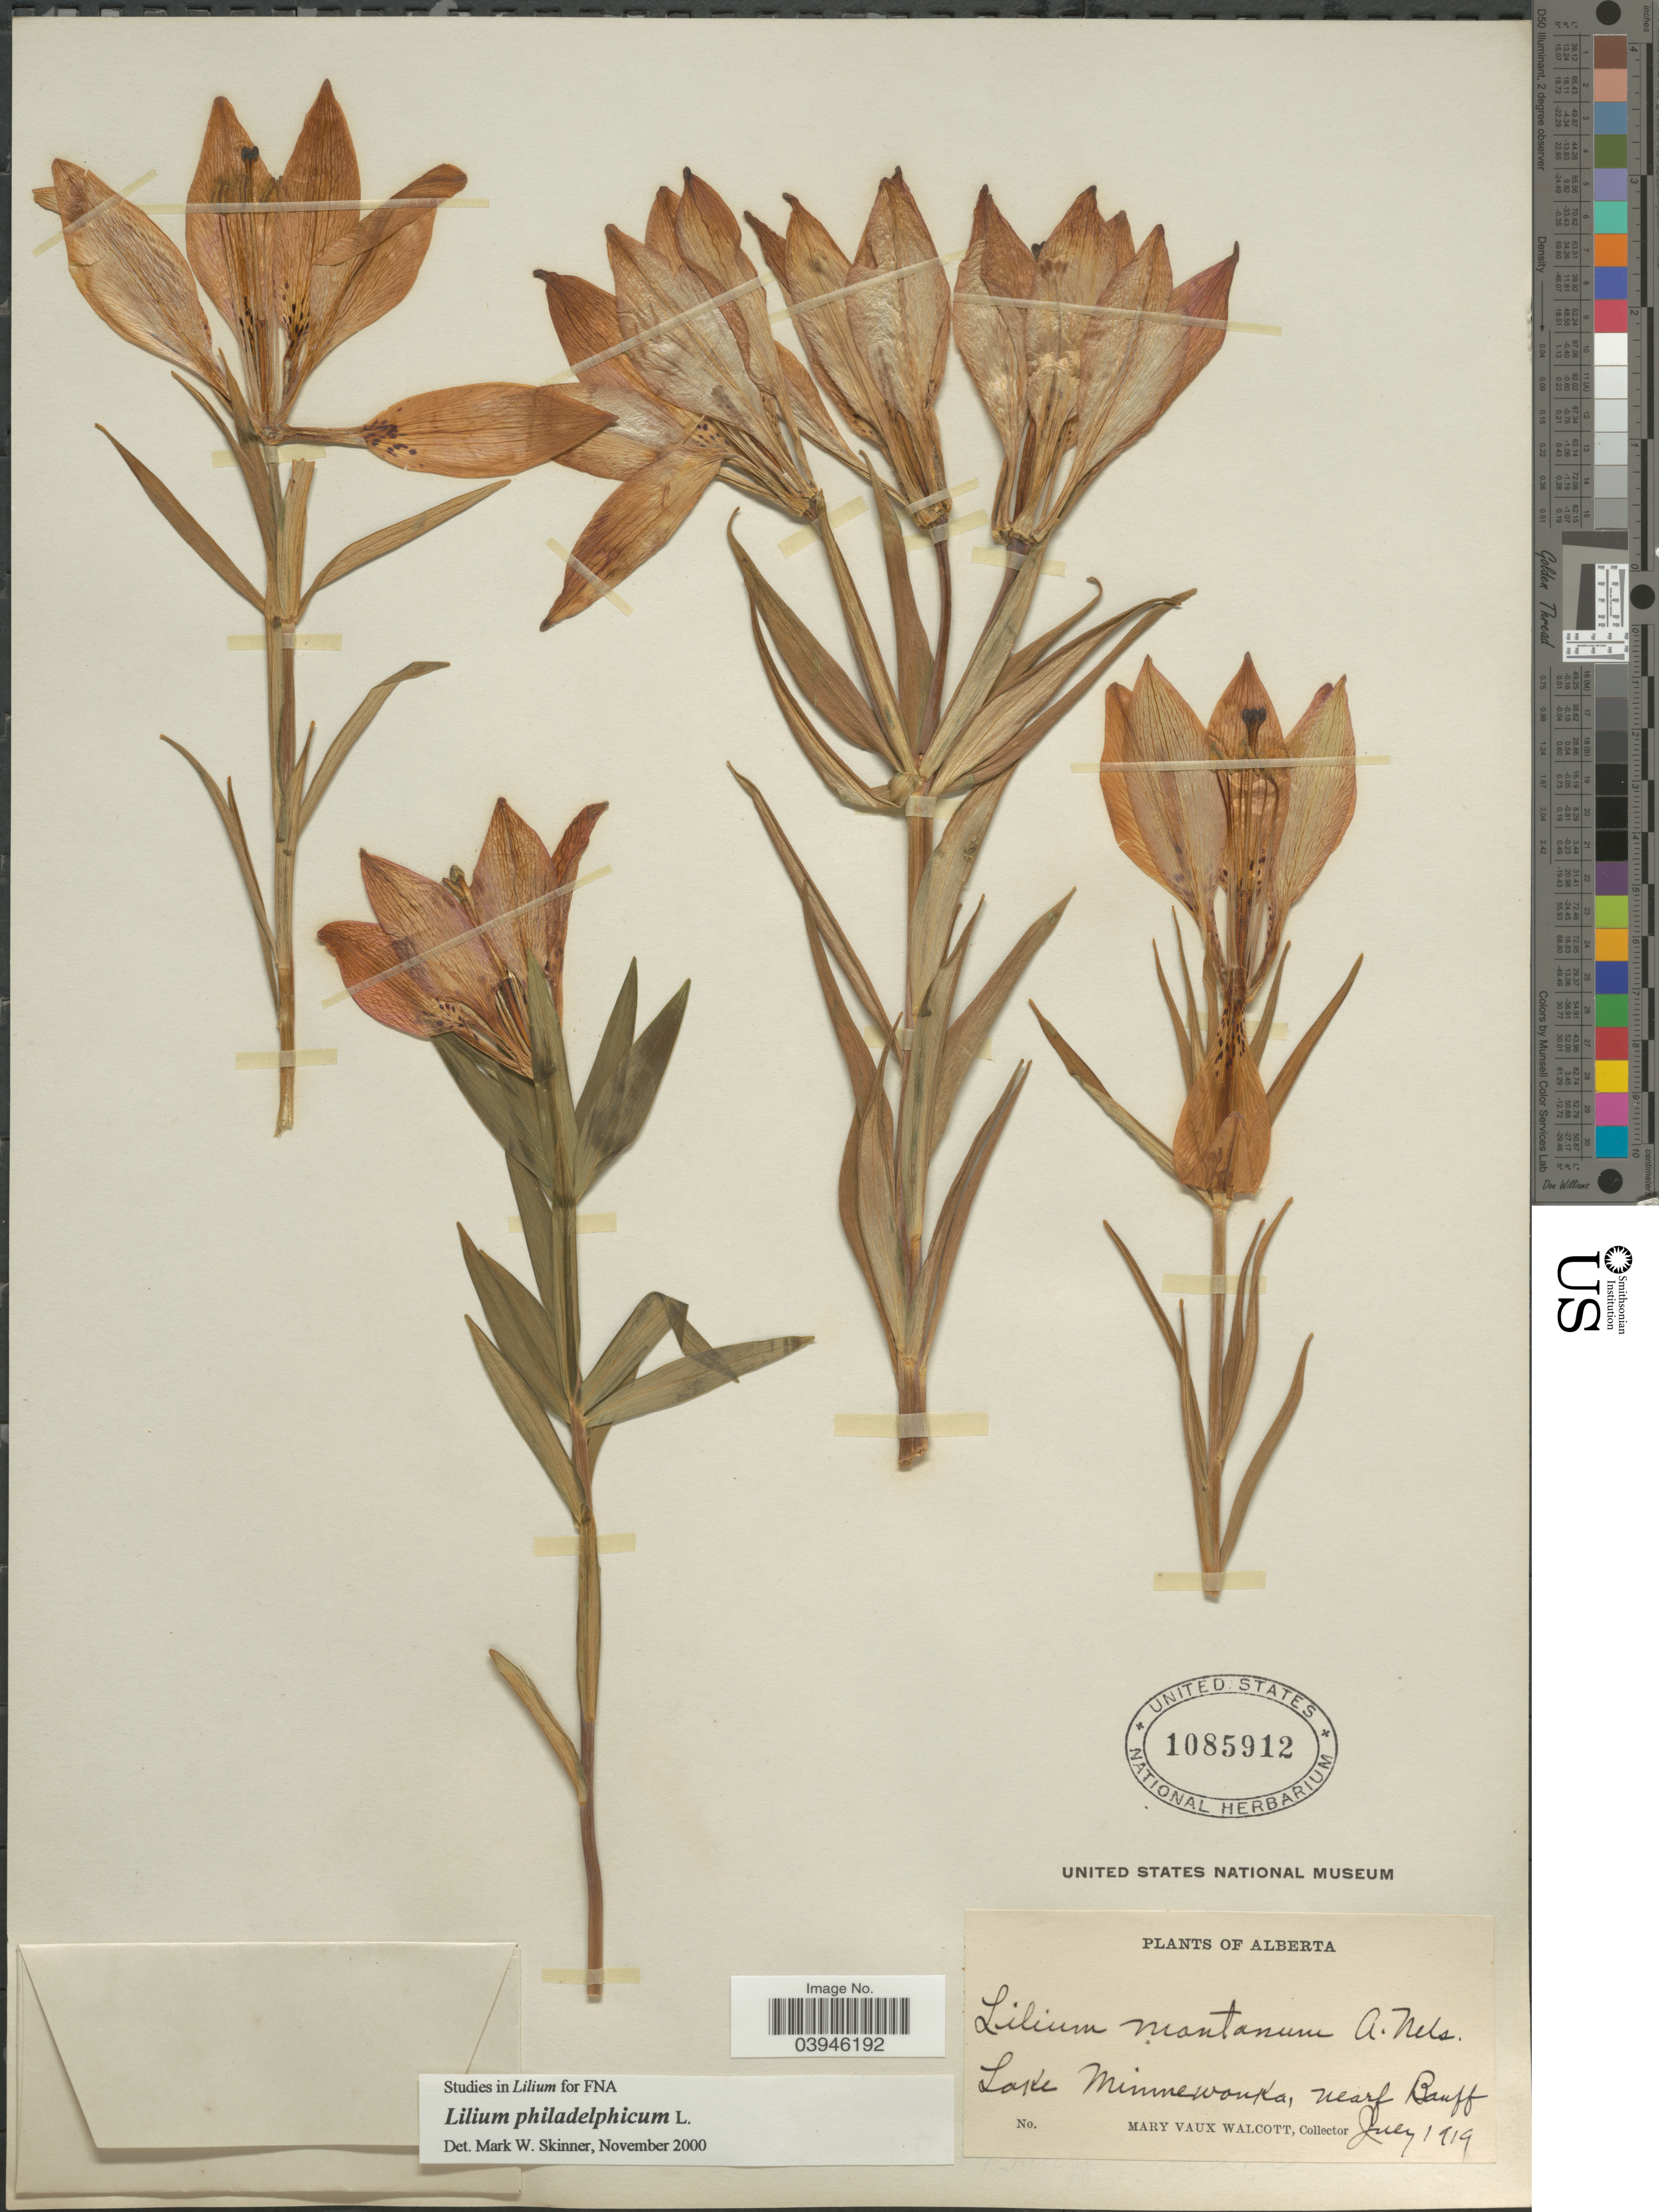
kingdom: Plantae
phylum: Tracheophyta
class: Liliopsida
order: Liliales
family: Liliaceae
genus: Lilium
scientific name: Lilium philadelphicum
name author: L.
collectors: M. Walcott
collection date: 1919-07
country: Canada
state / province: Alberta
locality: Lake Minnewonka, near Banff.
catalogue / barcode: US 1085912